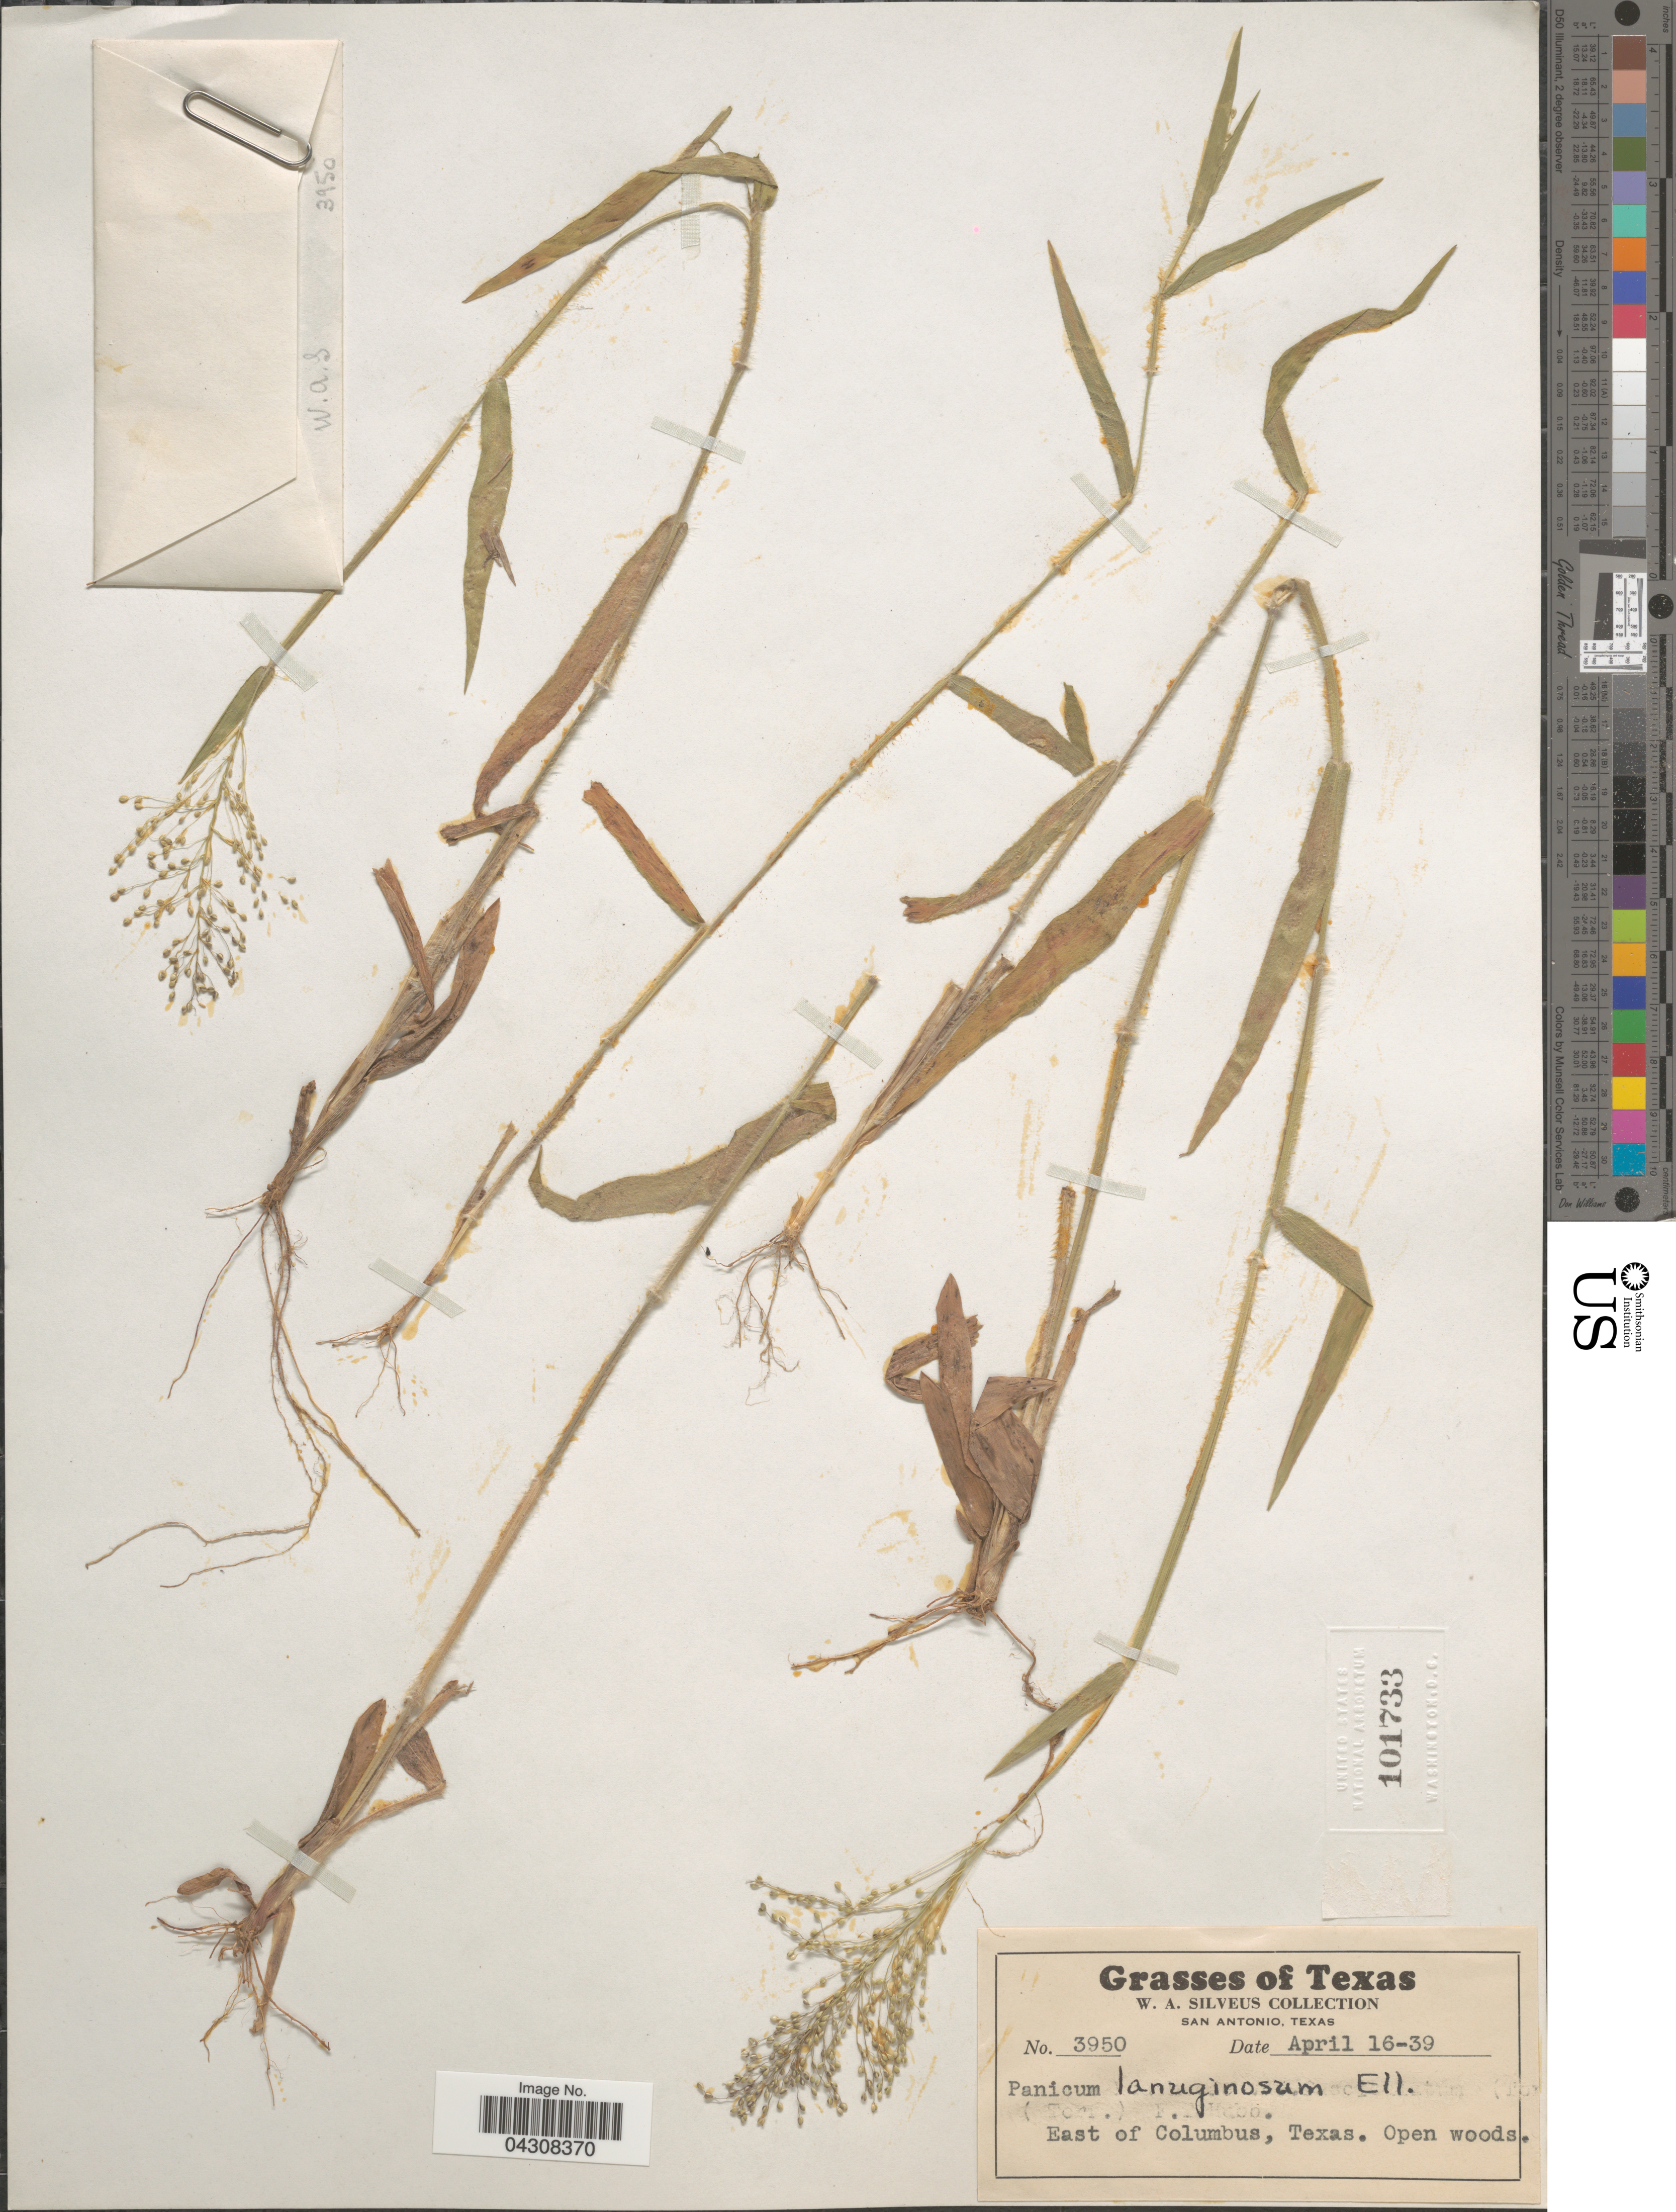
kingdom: Plantae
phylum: Tracheophyta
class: Liliopsida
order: Poales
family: Poaceae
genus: Dichanthelium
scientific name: Dichanthelium acuminatum var. acuminatum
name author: (Sw.) Gould & C.A. Clark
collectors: W. Silveus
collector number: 3950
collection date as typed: Transcribed d/m/y: 16/4/39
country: United States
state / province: Texas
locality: East of Columbus.